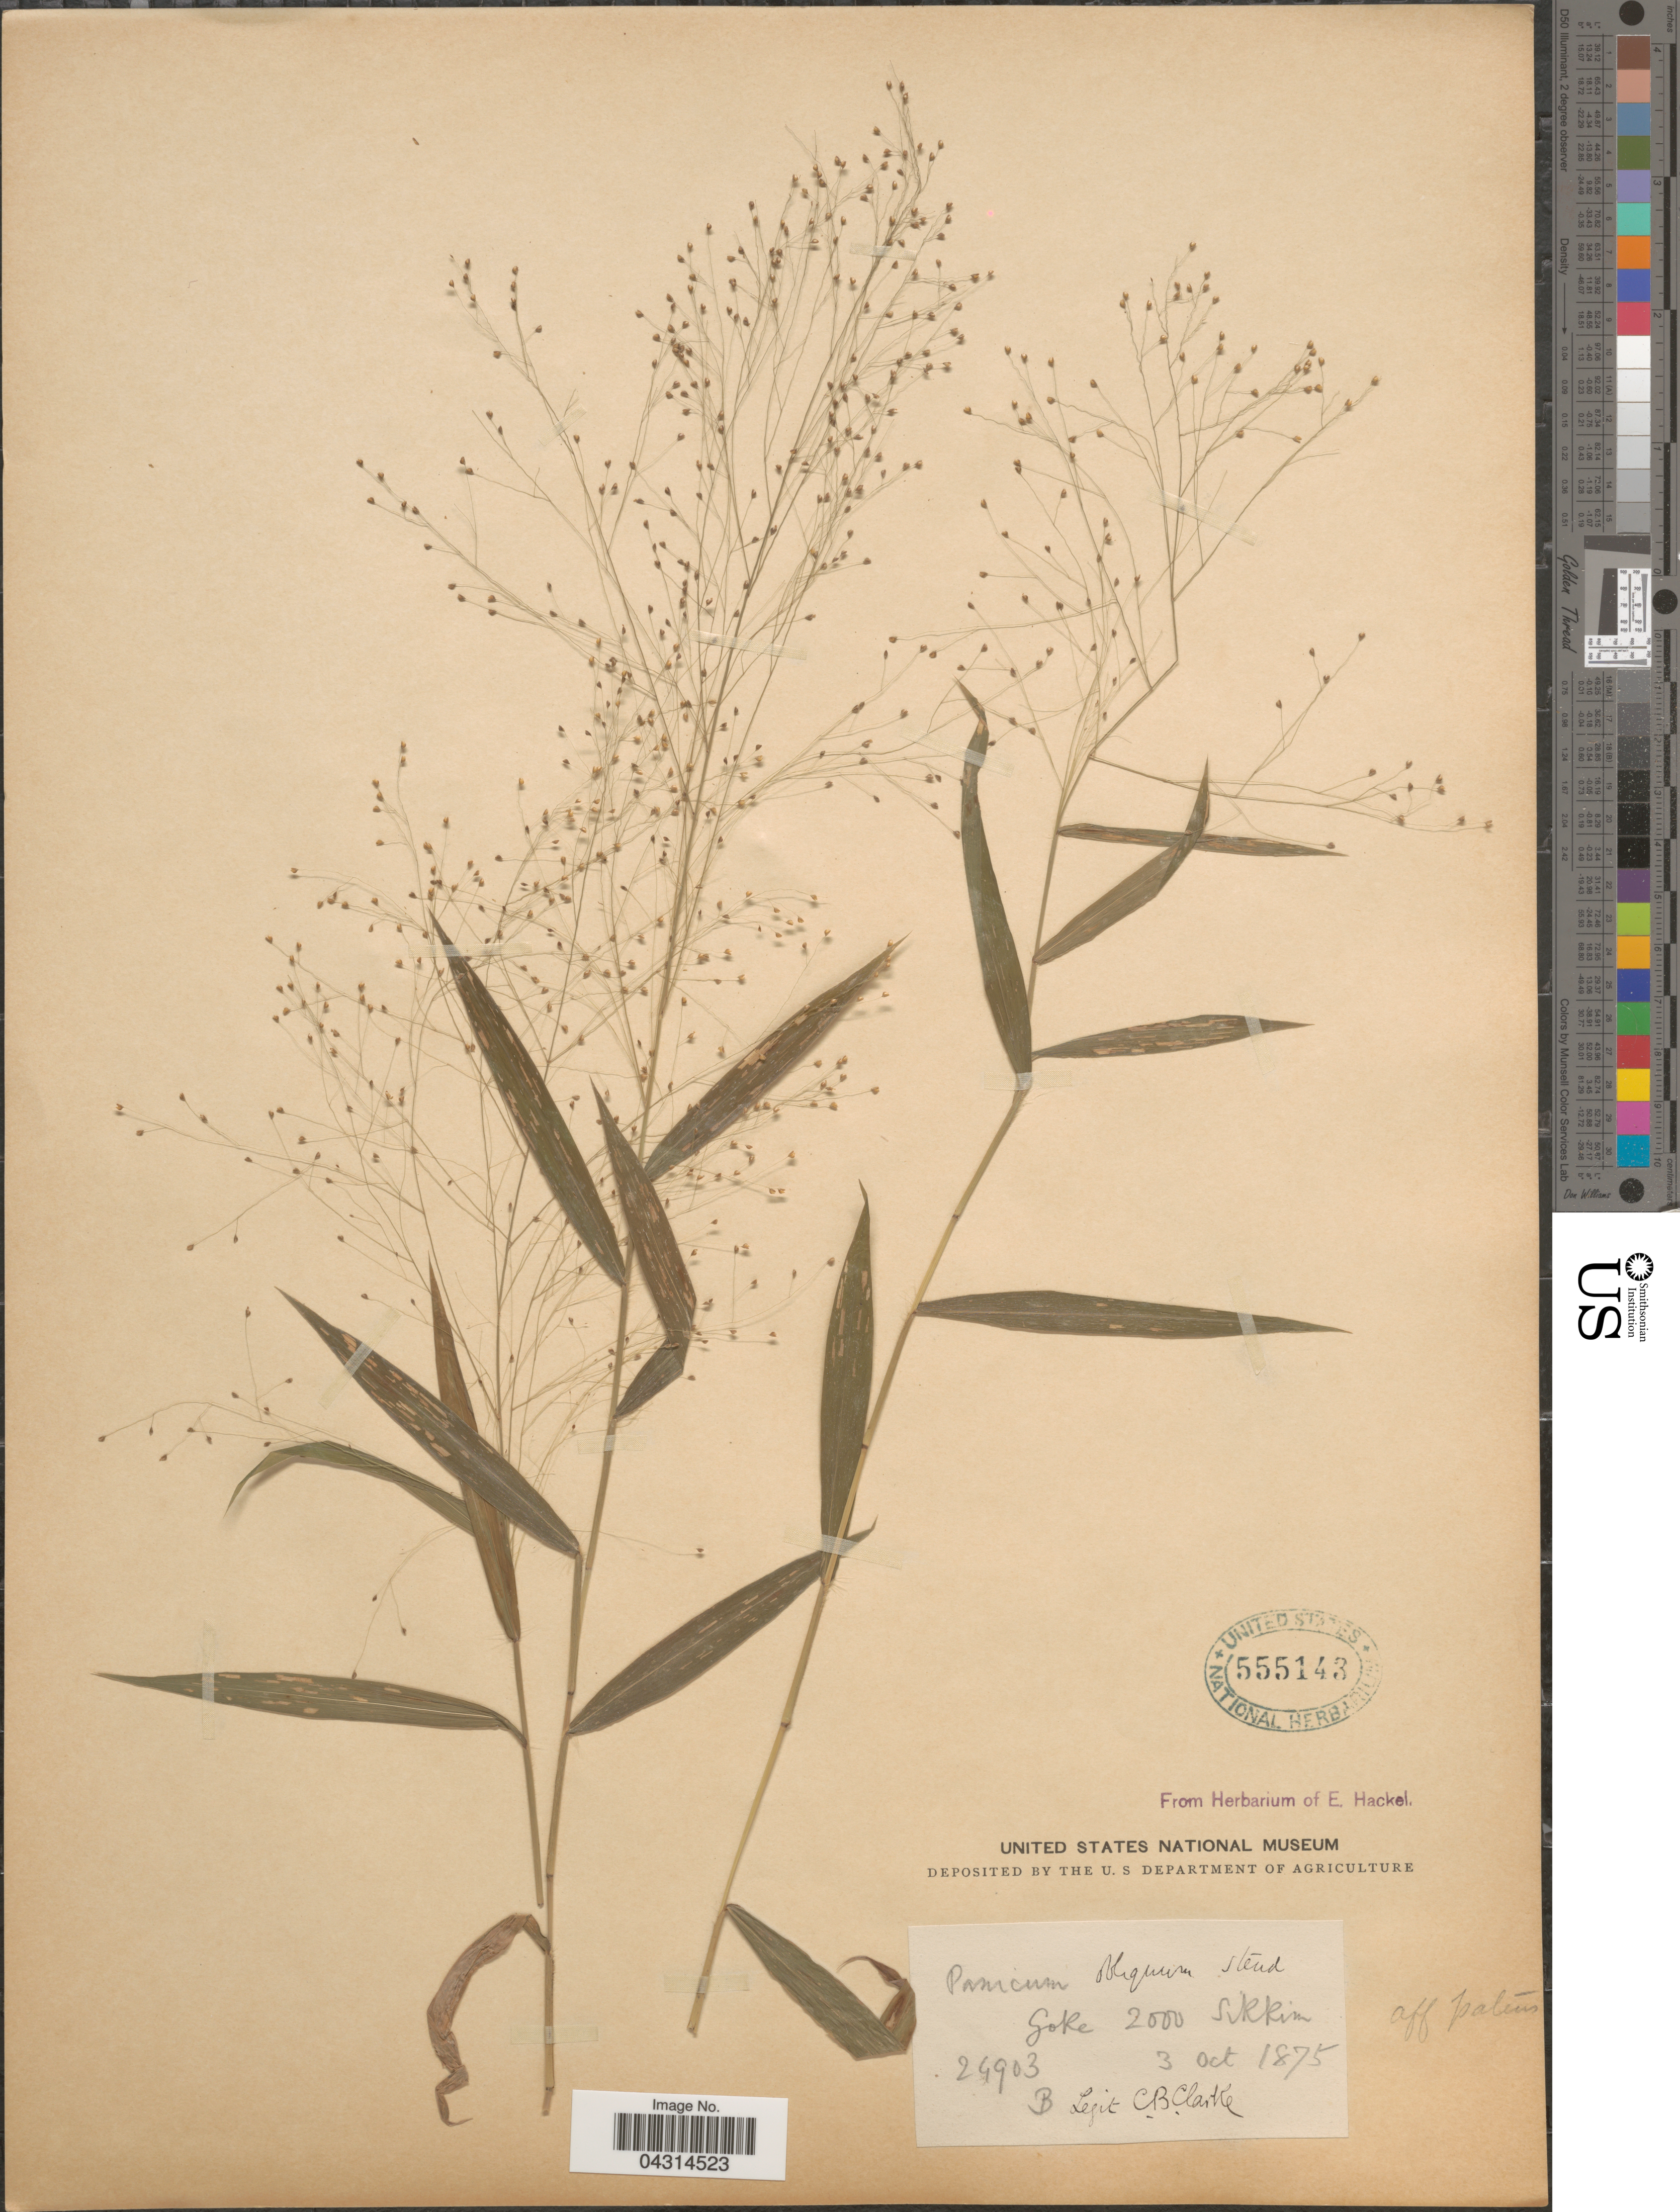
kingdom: Plantae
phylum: Tracheophyta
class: Liliopsida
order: Poales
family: Poaceae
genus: Cyrtococcum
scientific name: Cyrtococcum sp.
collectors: C. B. Clarke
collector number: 24903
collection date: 1875-10-03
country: India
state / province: Sikkim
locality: Gore.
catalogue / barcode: US 555143